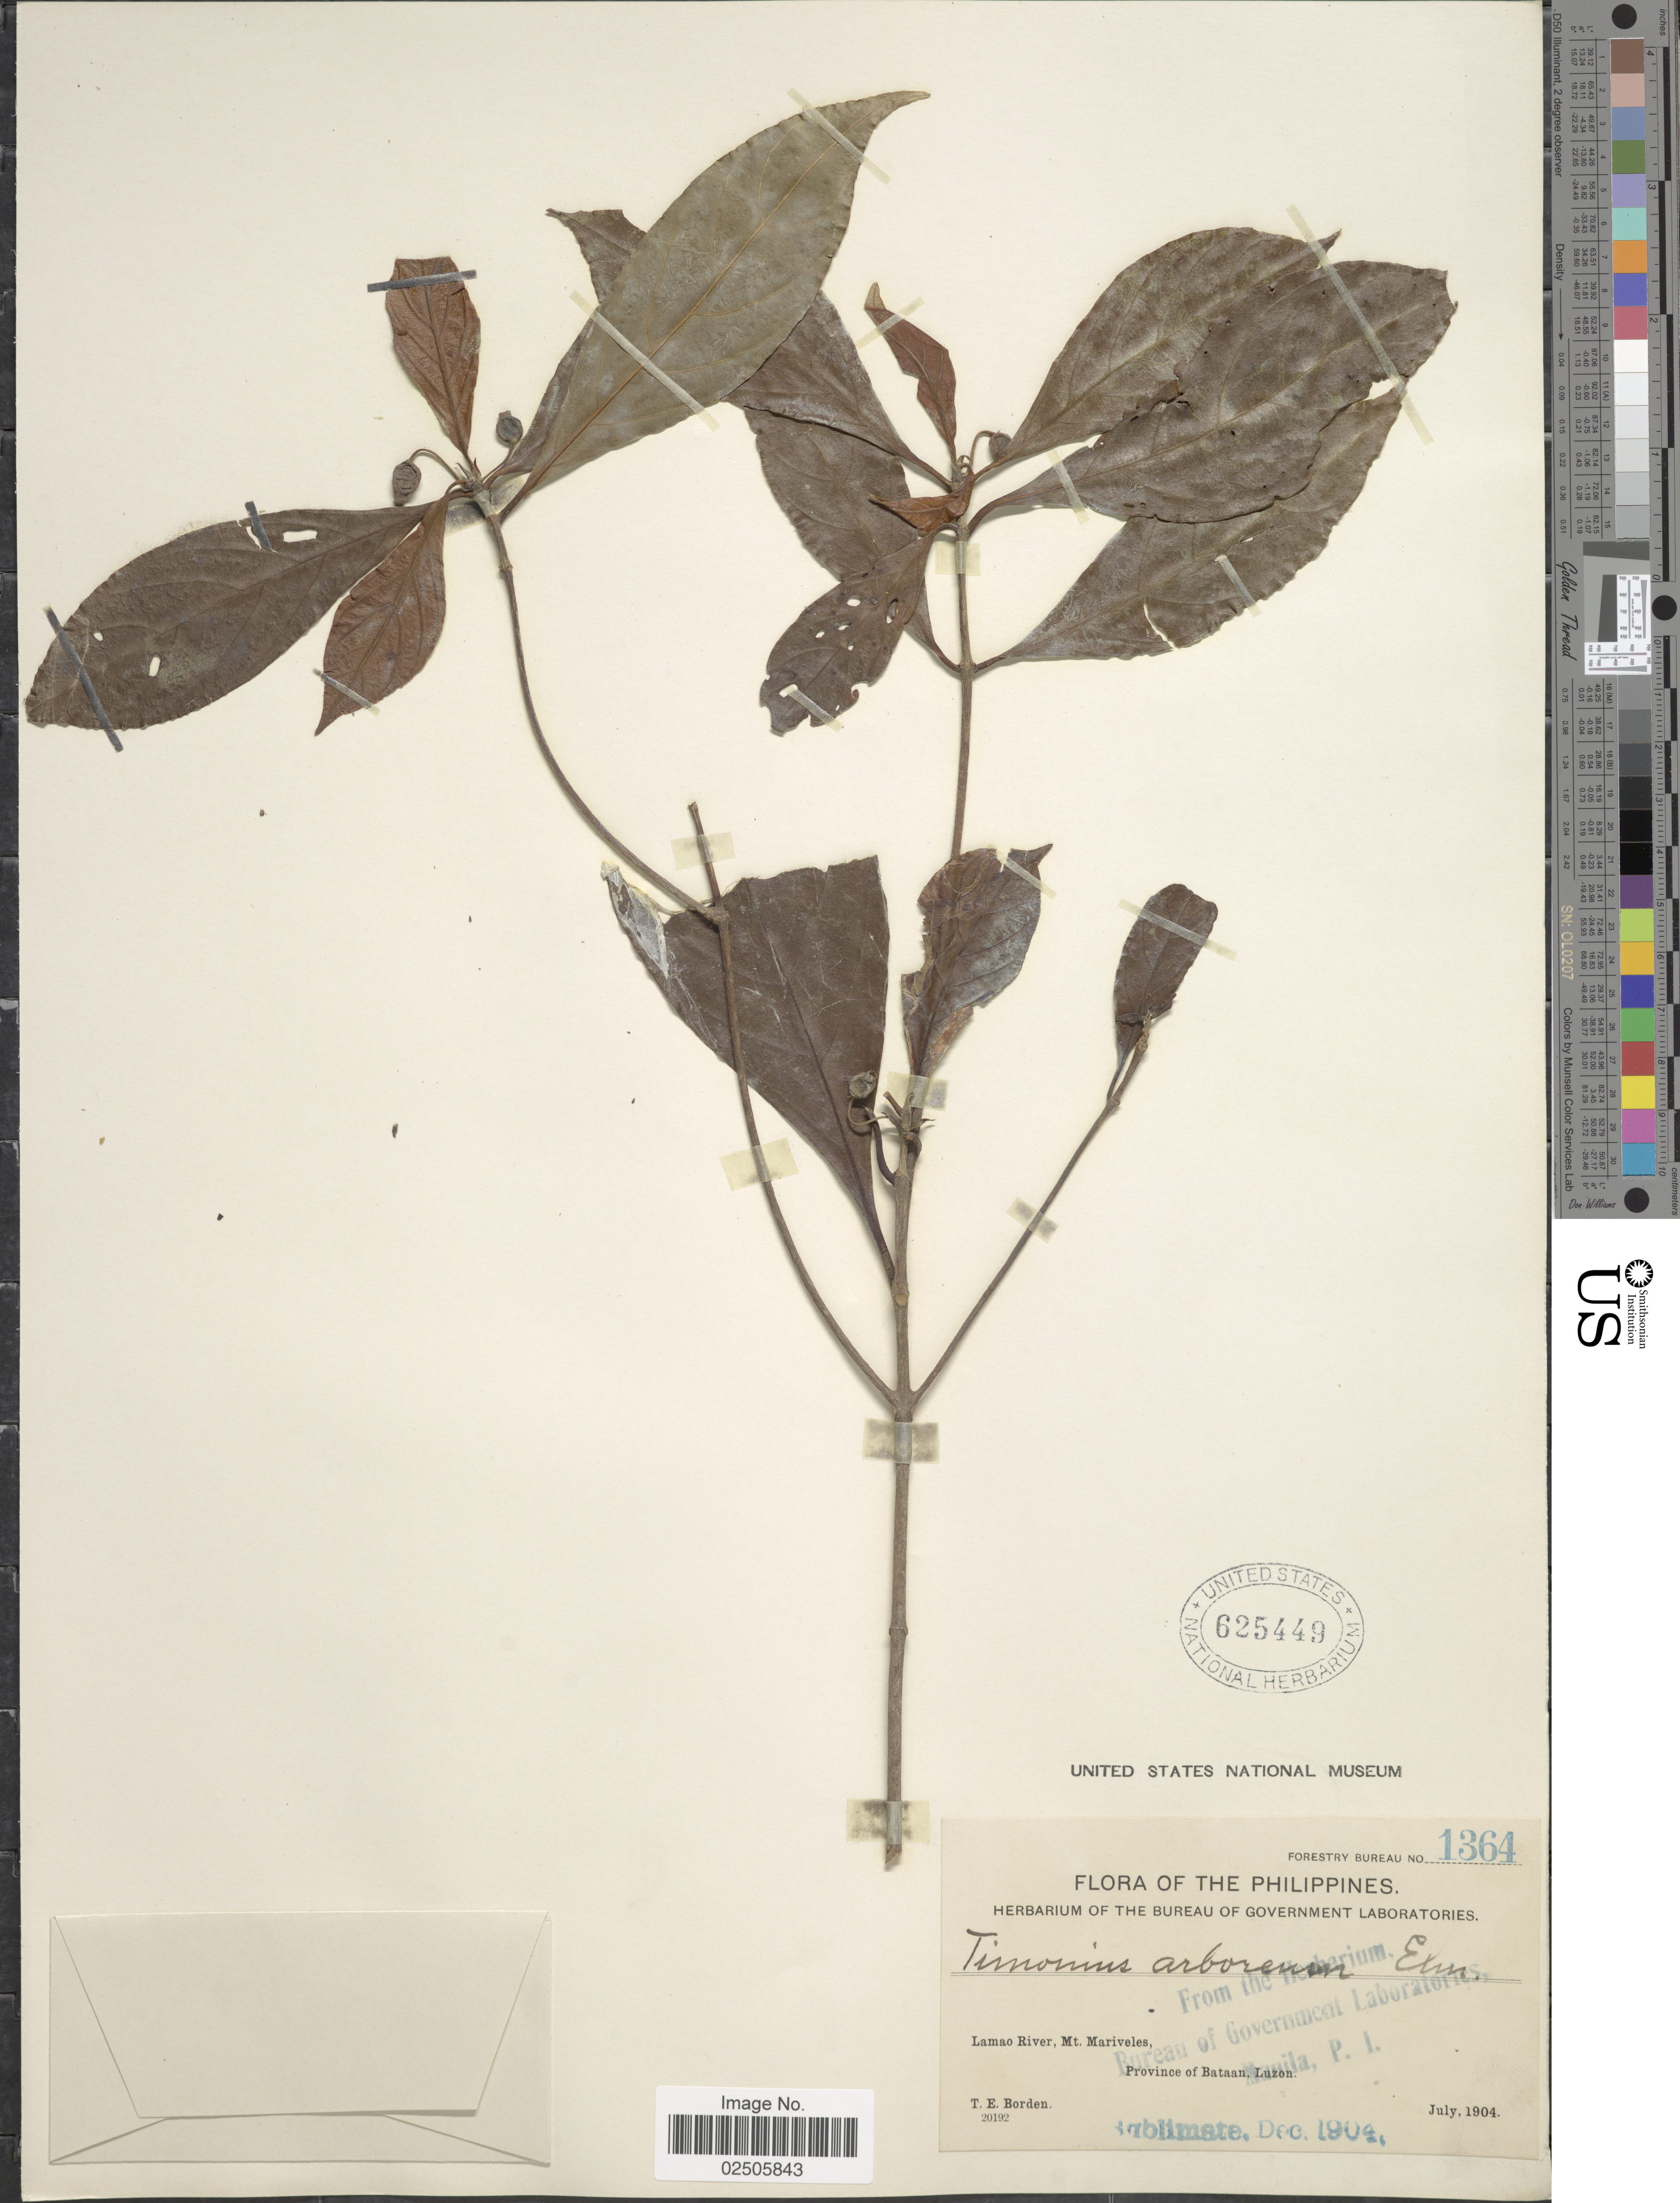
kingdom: Plantae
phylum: Tracheophyta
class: Magnoliopsida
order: Gentianales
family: Rubiaceae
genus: Timonius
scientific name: Timonius arboreus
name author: Elmer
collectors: T. E. Borden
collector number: Forestry Bureau 1364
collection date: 1904-07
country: Philippines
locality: Lamao River, Mt. Mariveles, Province of Bataan, Luzon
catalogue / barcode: US 625449